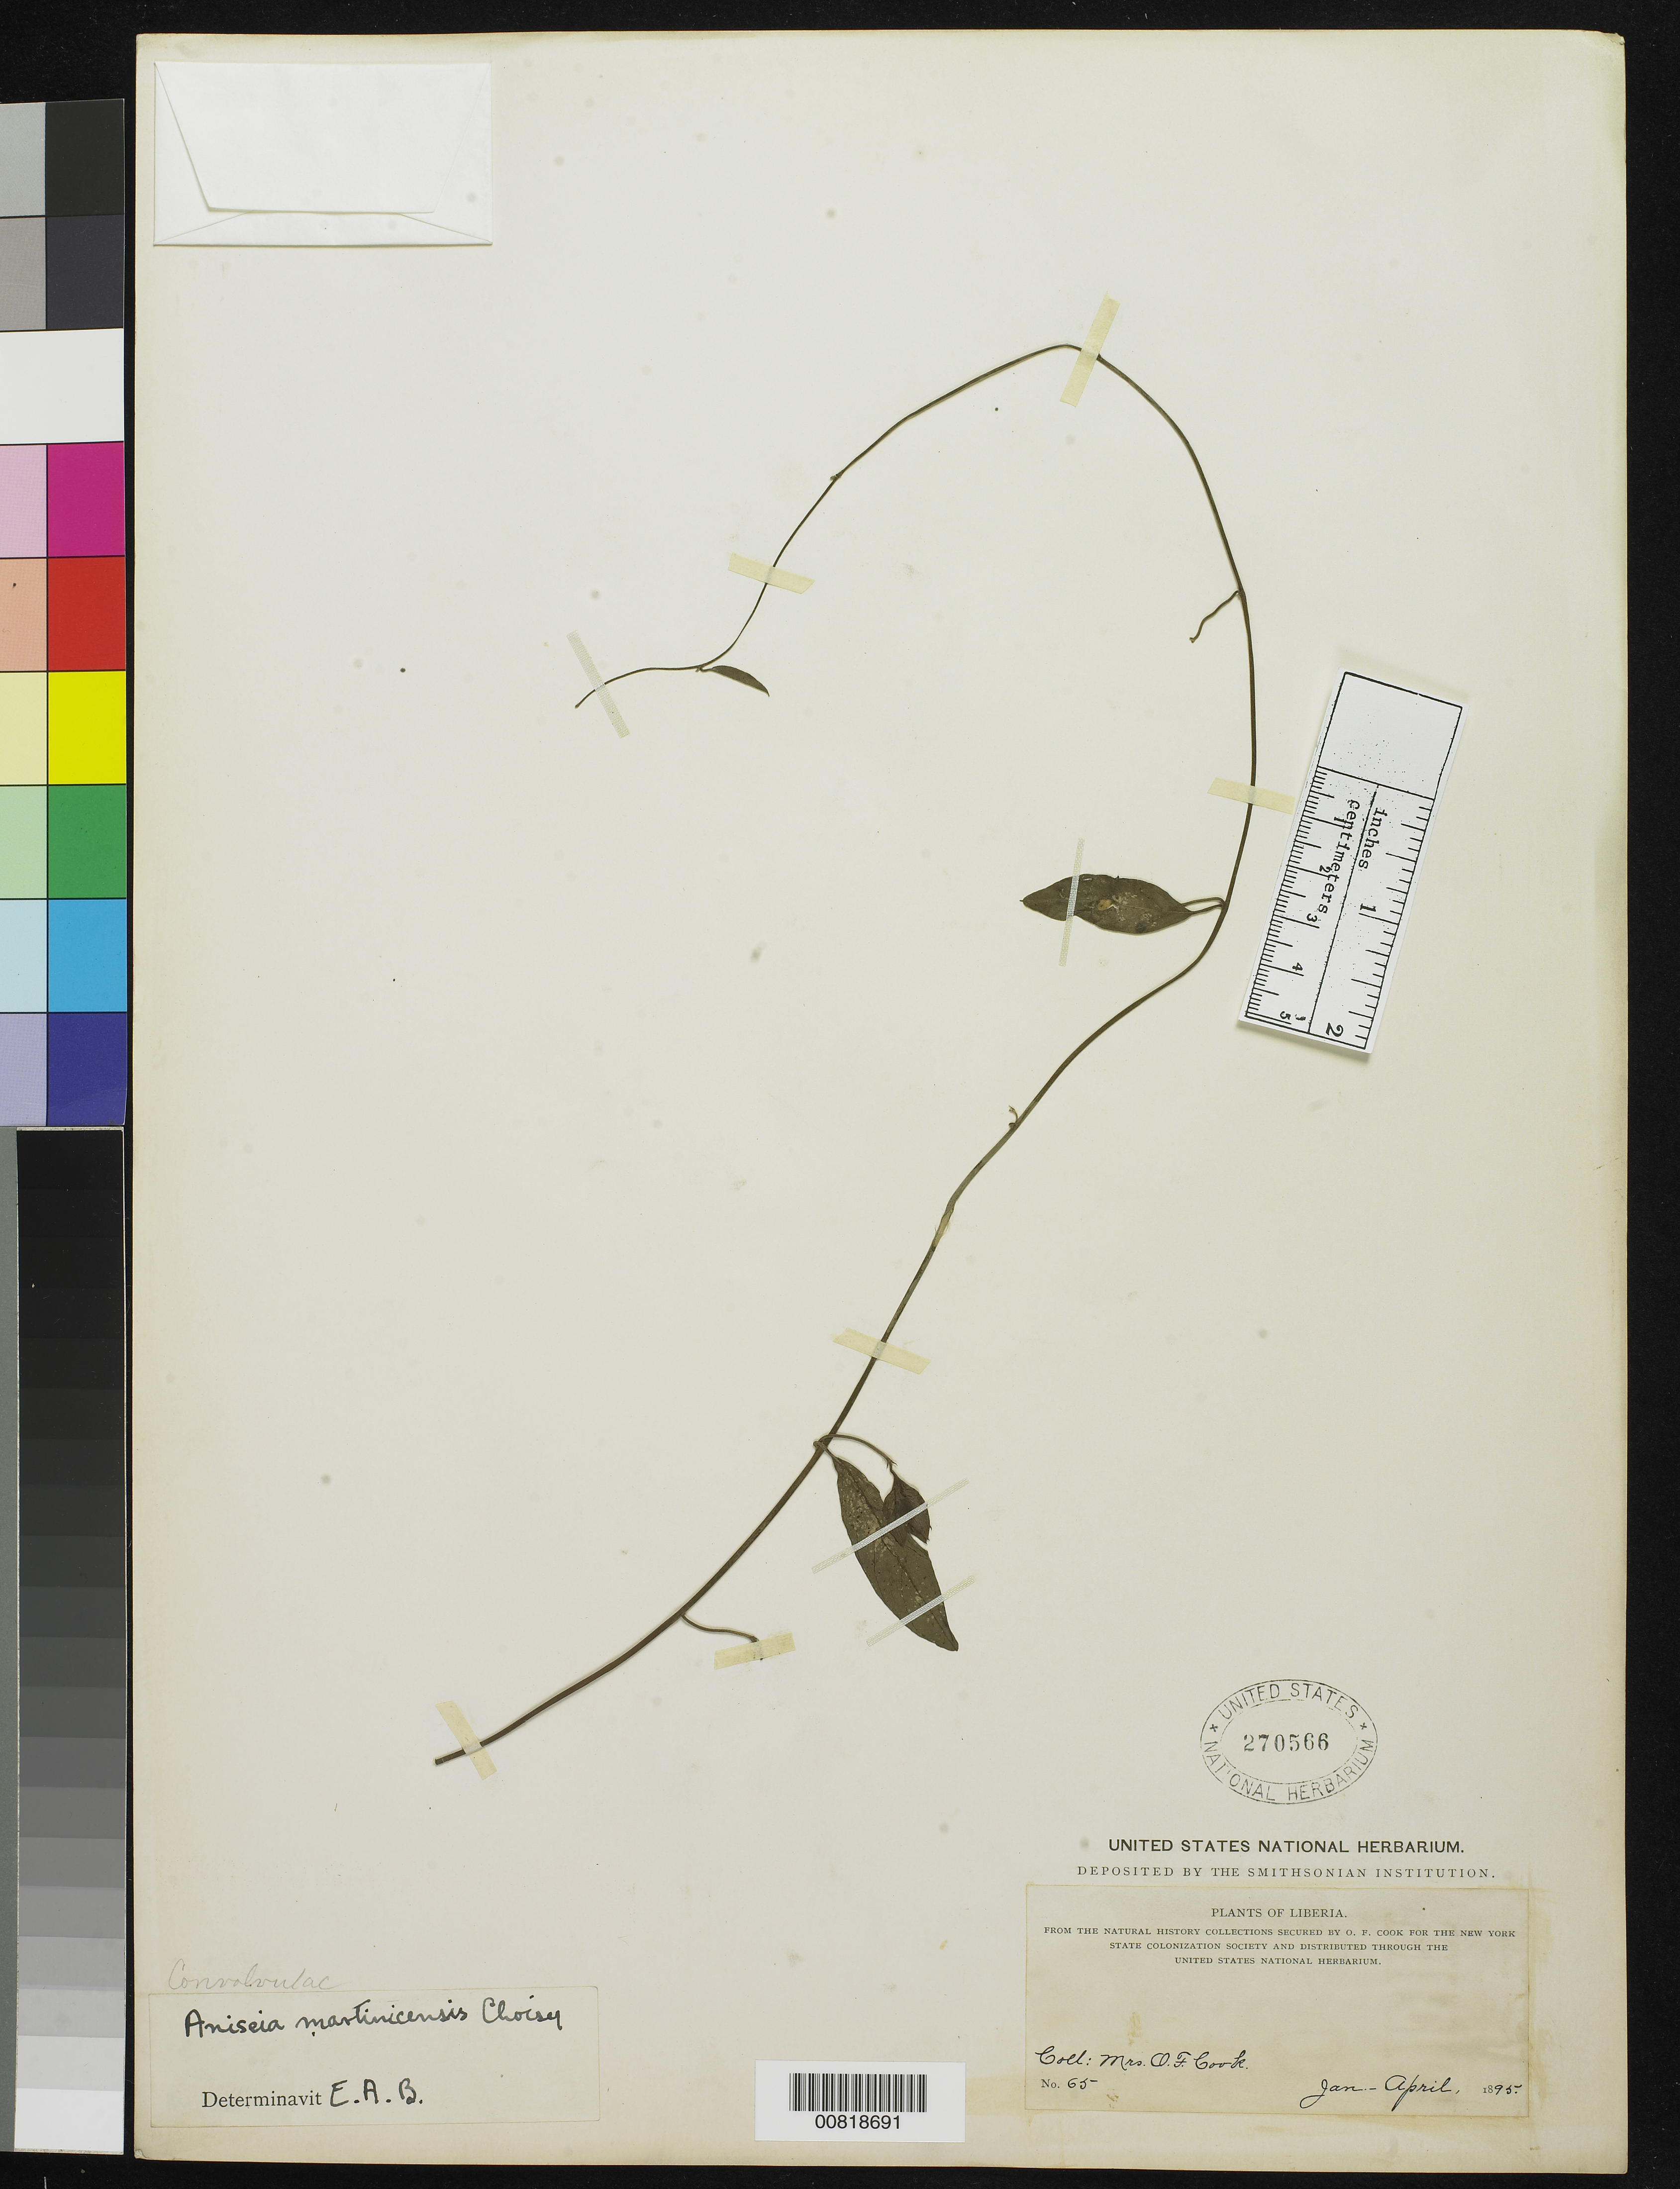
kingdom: Plantae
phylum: Tracheophyta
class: Magnoliopsida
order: Solanales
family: Convolvulaceae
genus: Aniseia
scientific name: Aniseia martinicensis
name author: (Jacq.) Choisy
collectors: Alice C. Cook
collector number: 65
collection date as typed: Jan 1895 to -- Apr 1895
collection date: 1895-01/1895-04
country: Liberia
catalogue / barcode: US 270566